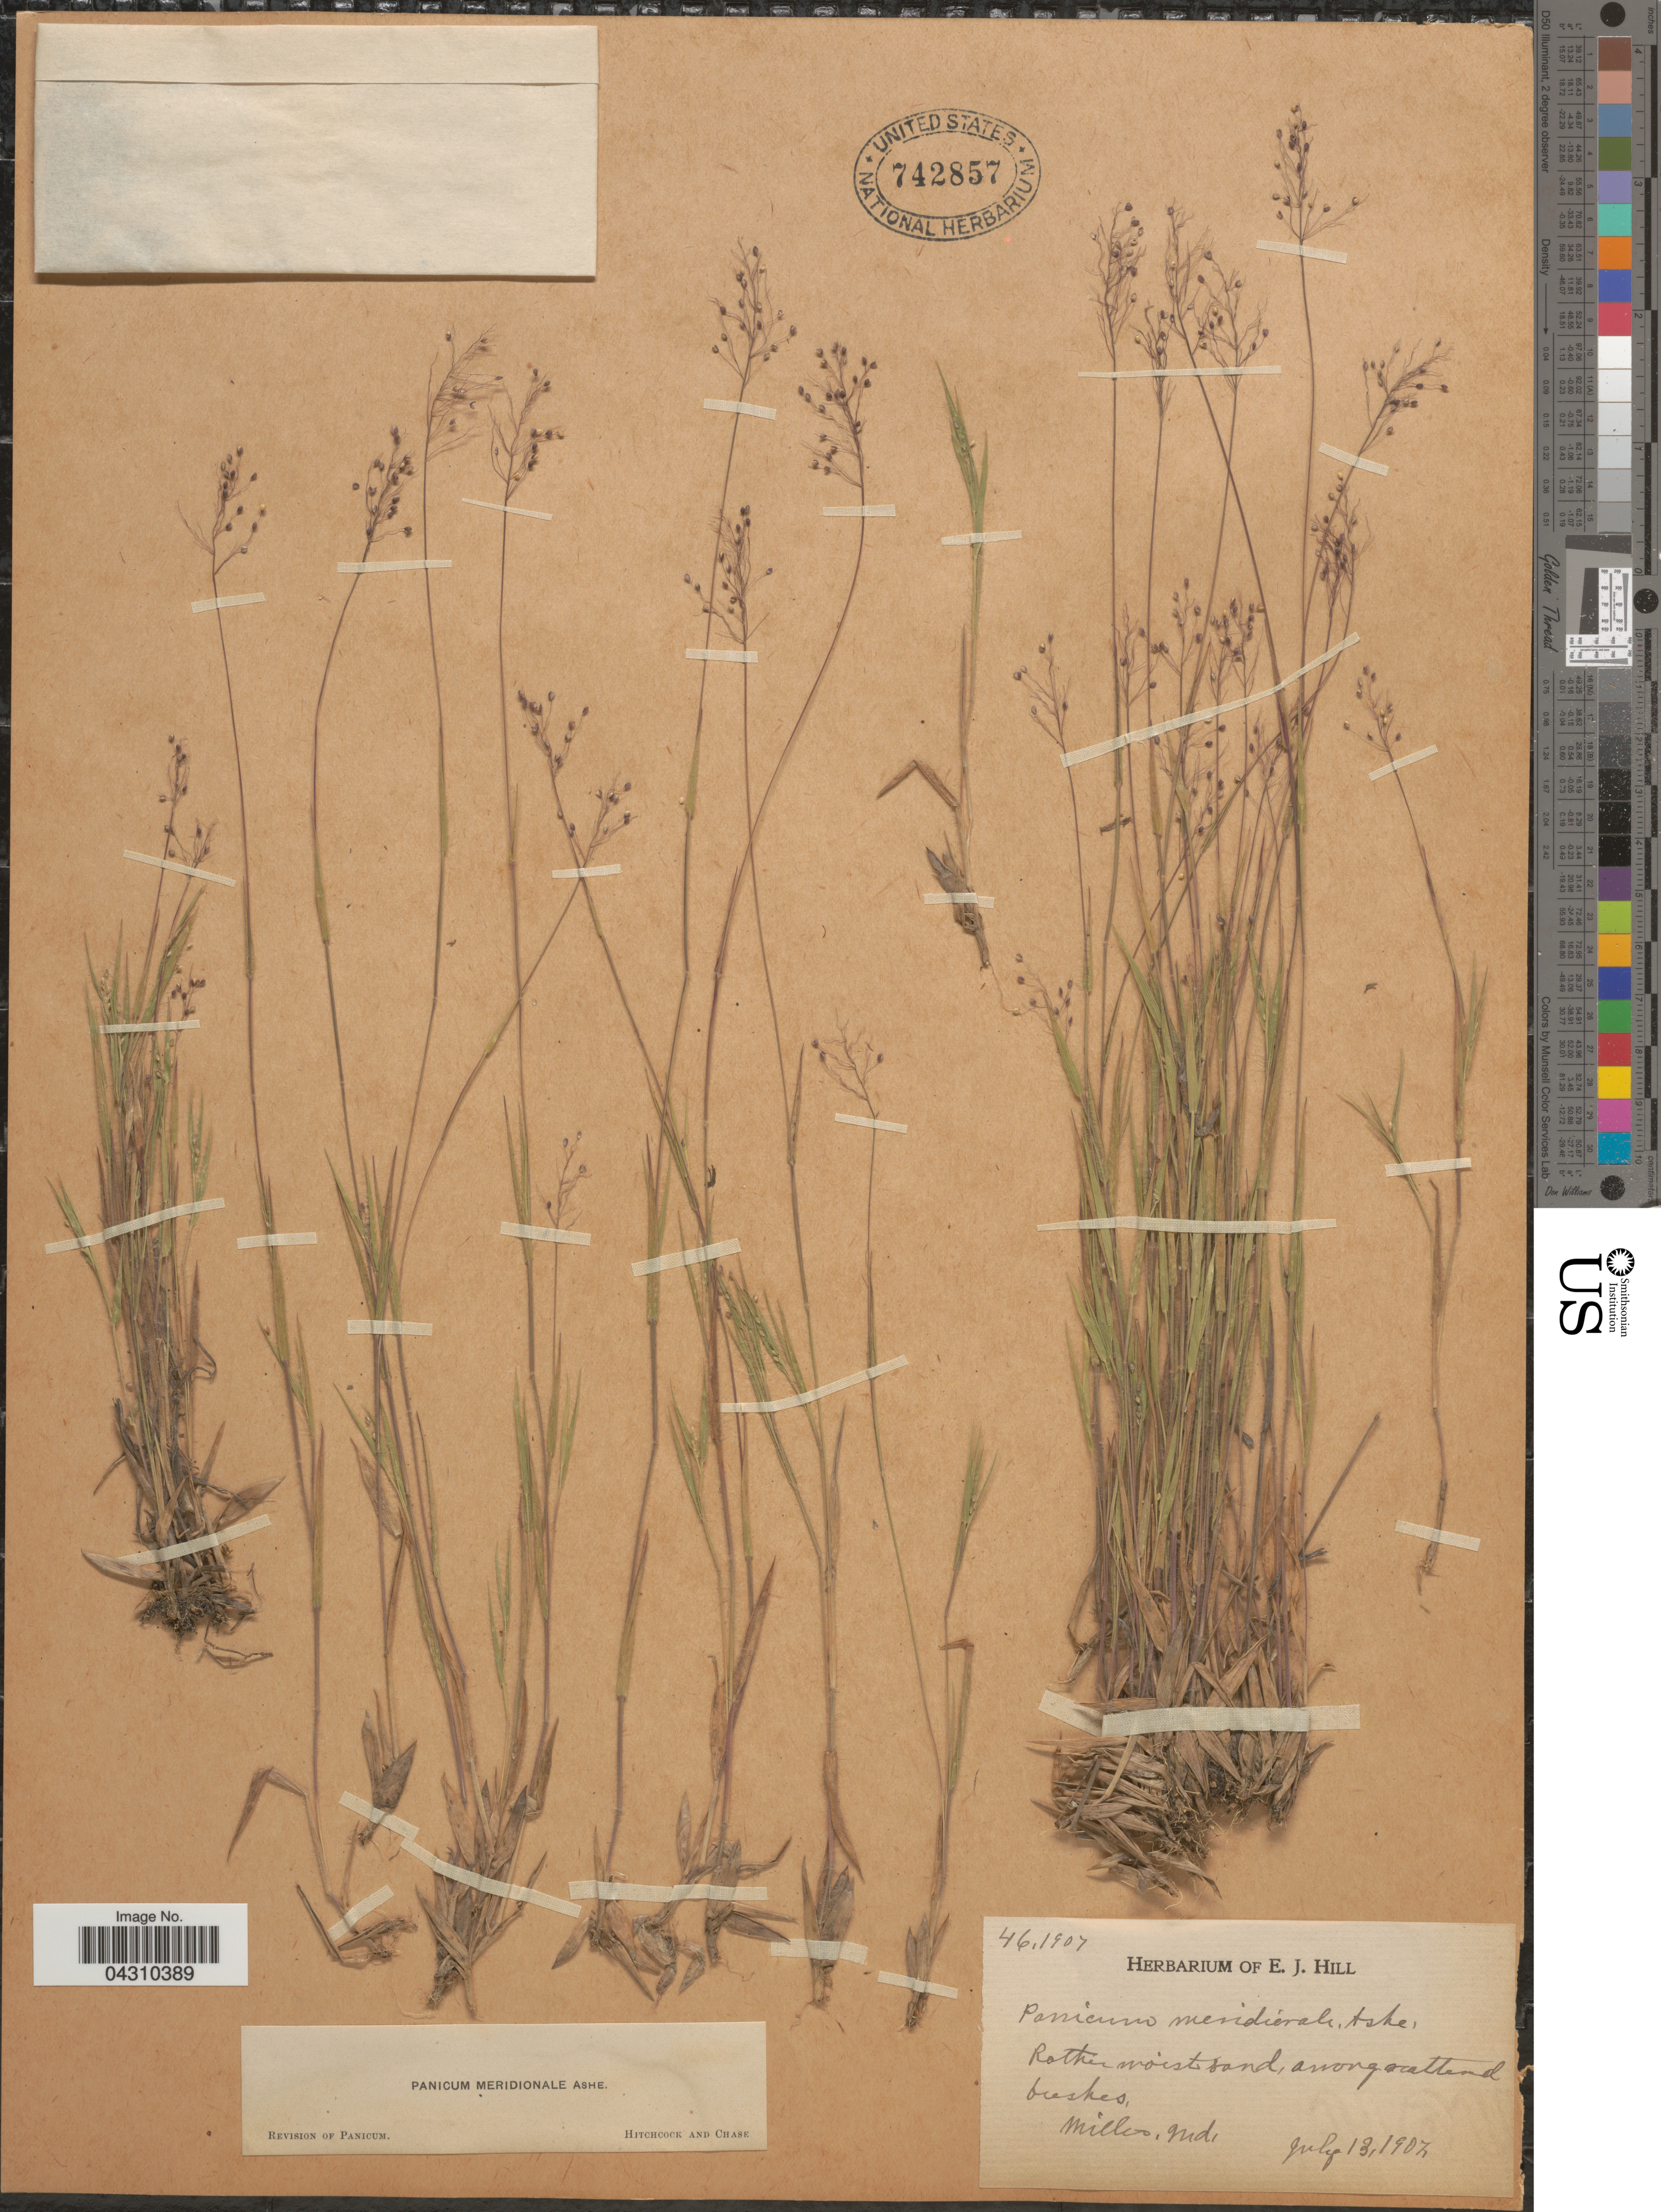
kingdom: Plantae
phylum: Tracheophyta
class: Liliopsida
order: Poales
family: Poaceae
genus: Dichanthelium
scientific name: Dichanthelium acuminatum var. acuminatum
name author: (Sw.) Gould & C.A. Clark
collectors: Ex herb. E. J. Hill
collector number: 46,1907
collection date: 1907-07-13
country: United States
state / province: Indiana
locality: Millers.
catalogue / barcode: US 742857